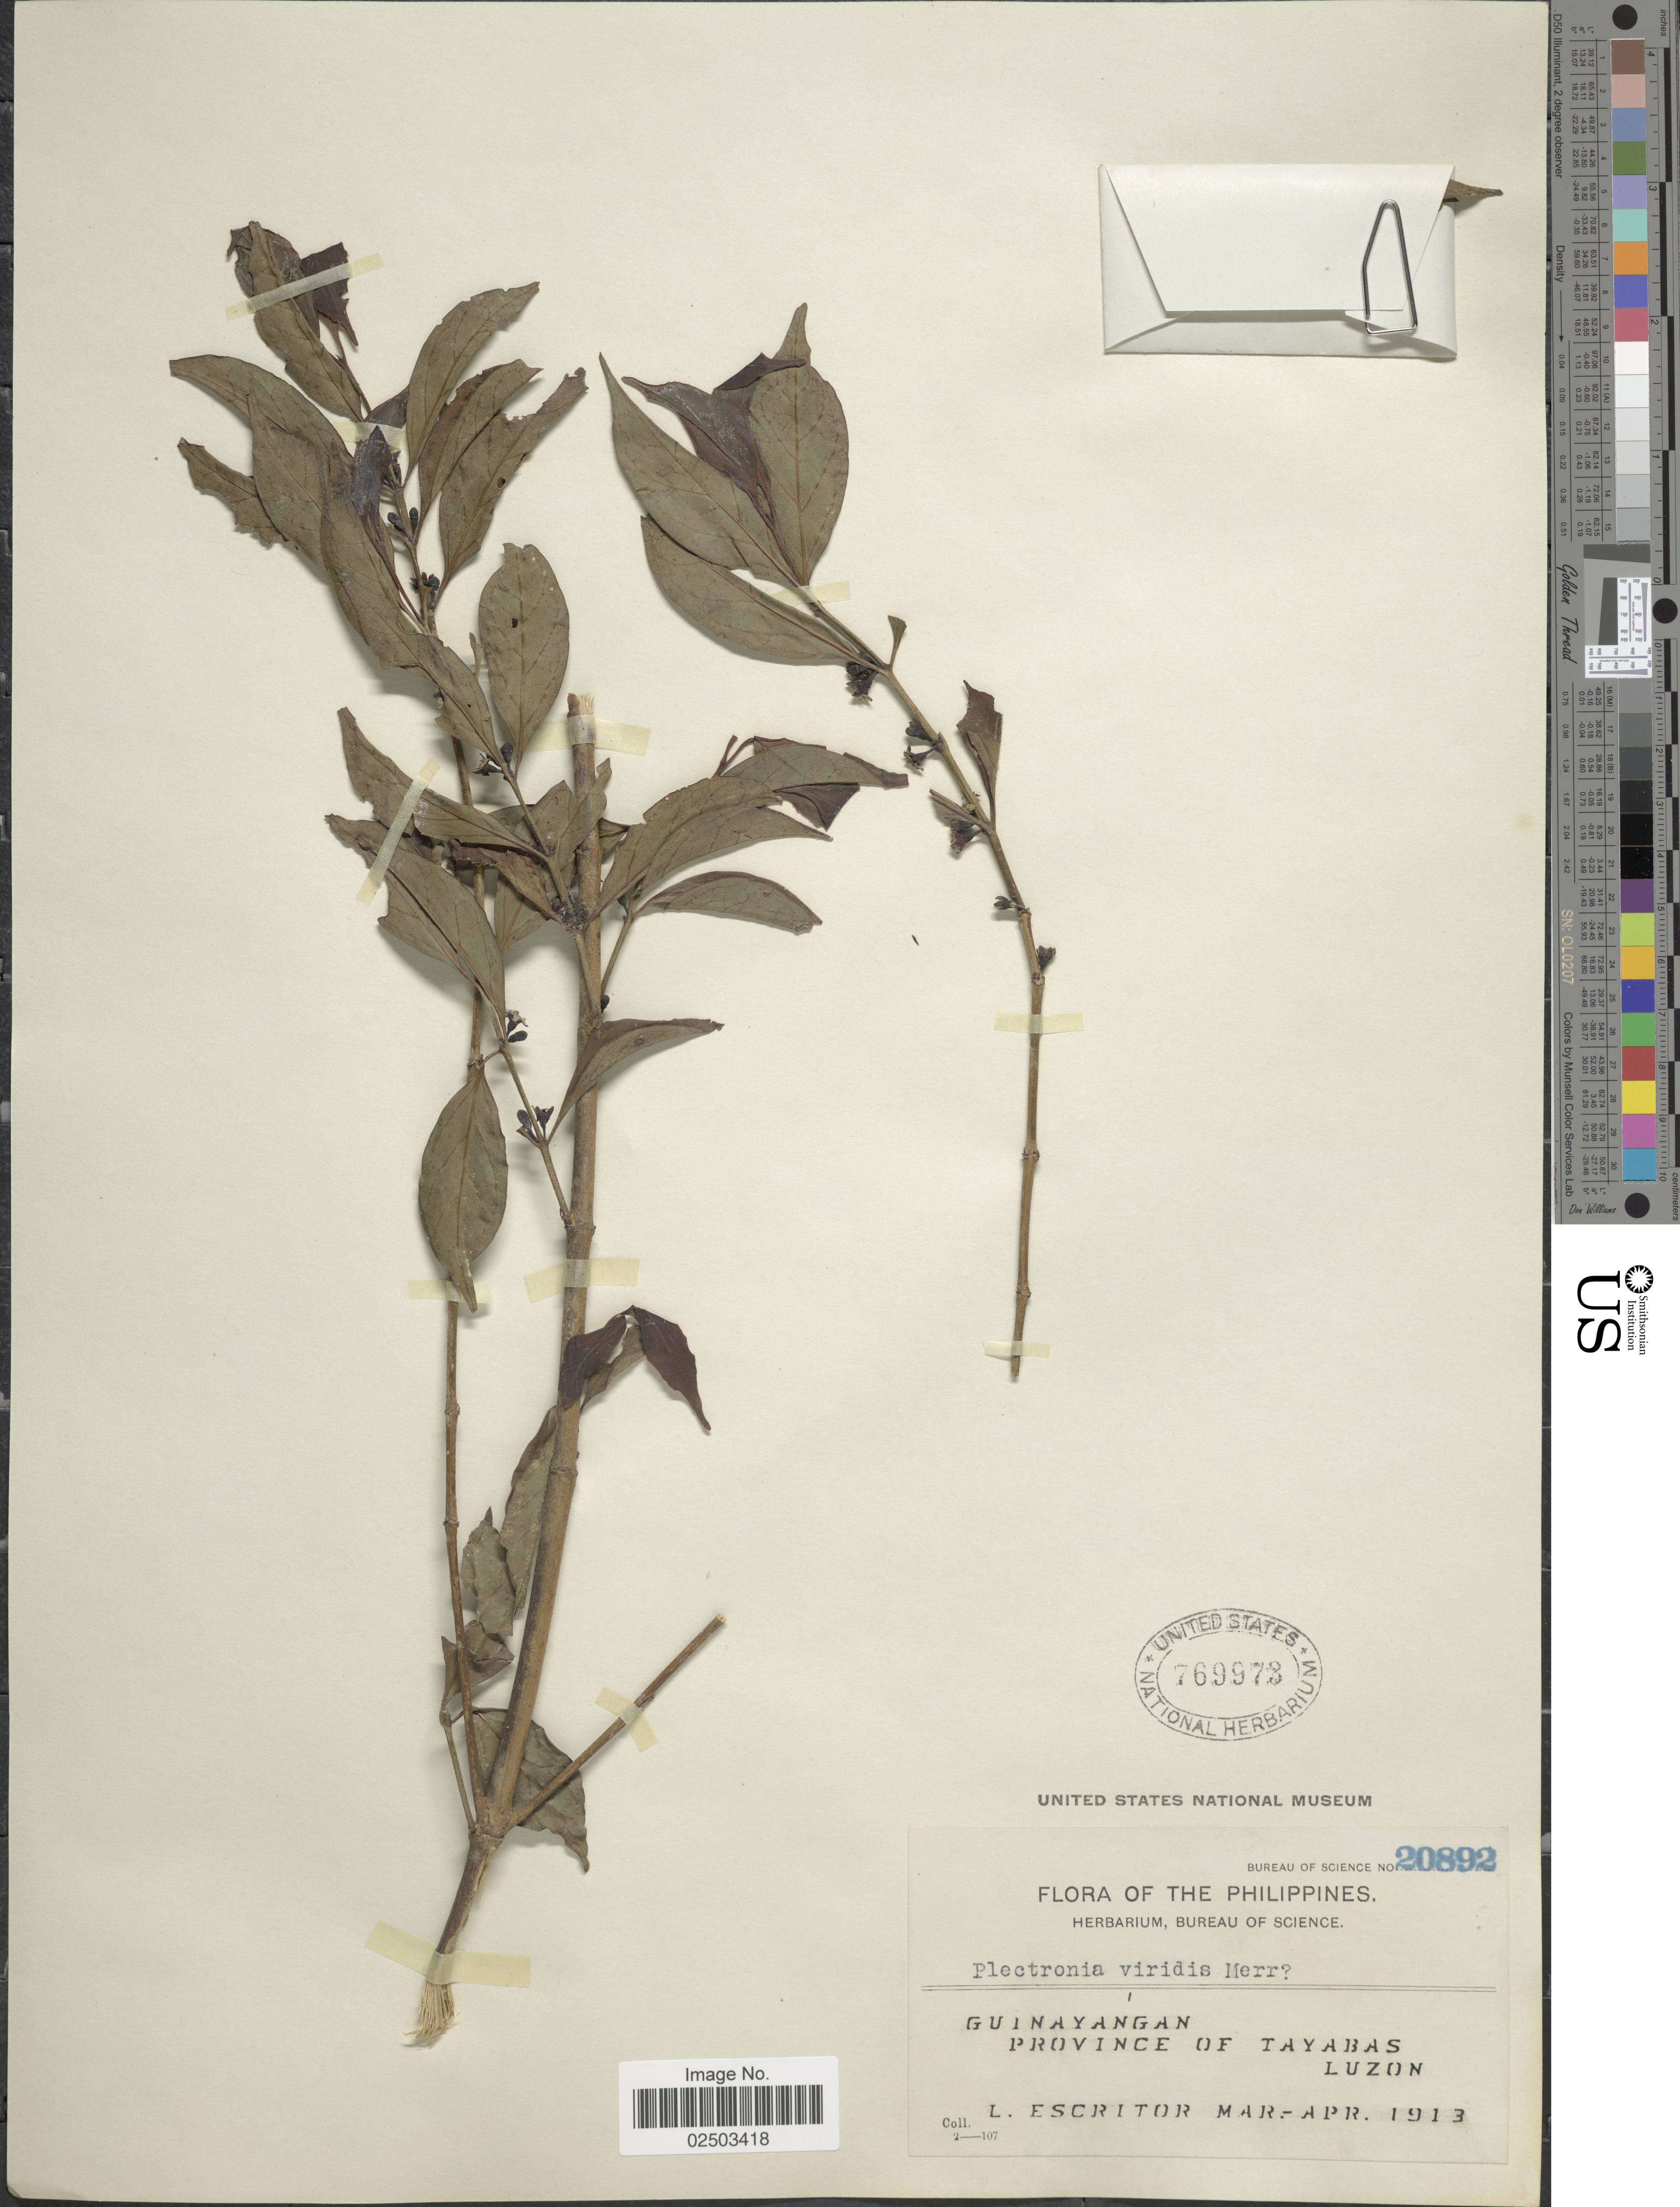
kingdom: Plantae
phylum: Tracheophyta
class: Magnoliopsida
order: Gentianales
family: Rubiaceae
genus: Canthium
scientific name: Canthium glandulosum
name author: (Blanco) Merr.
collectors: L. Escritor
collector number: Bureau of Science 20892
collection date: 1913-03/1913-04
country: Philippines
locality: Guinayangan, Province of Tayabas, Luzon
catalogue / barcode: US 769978